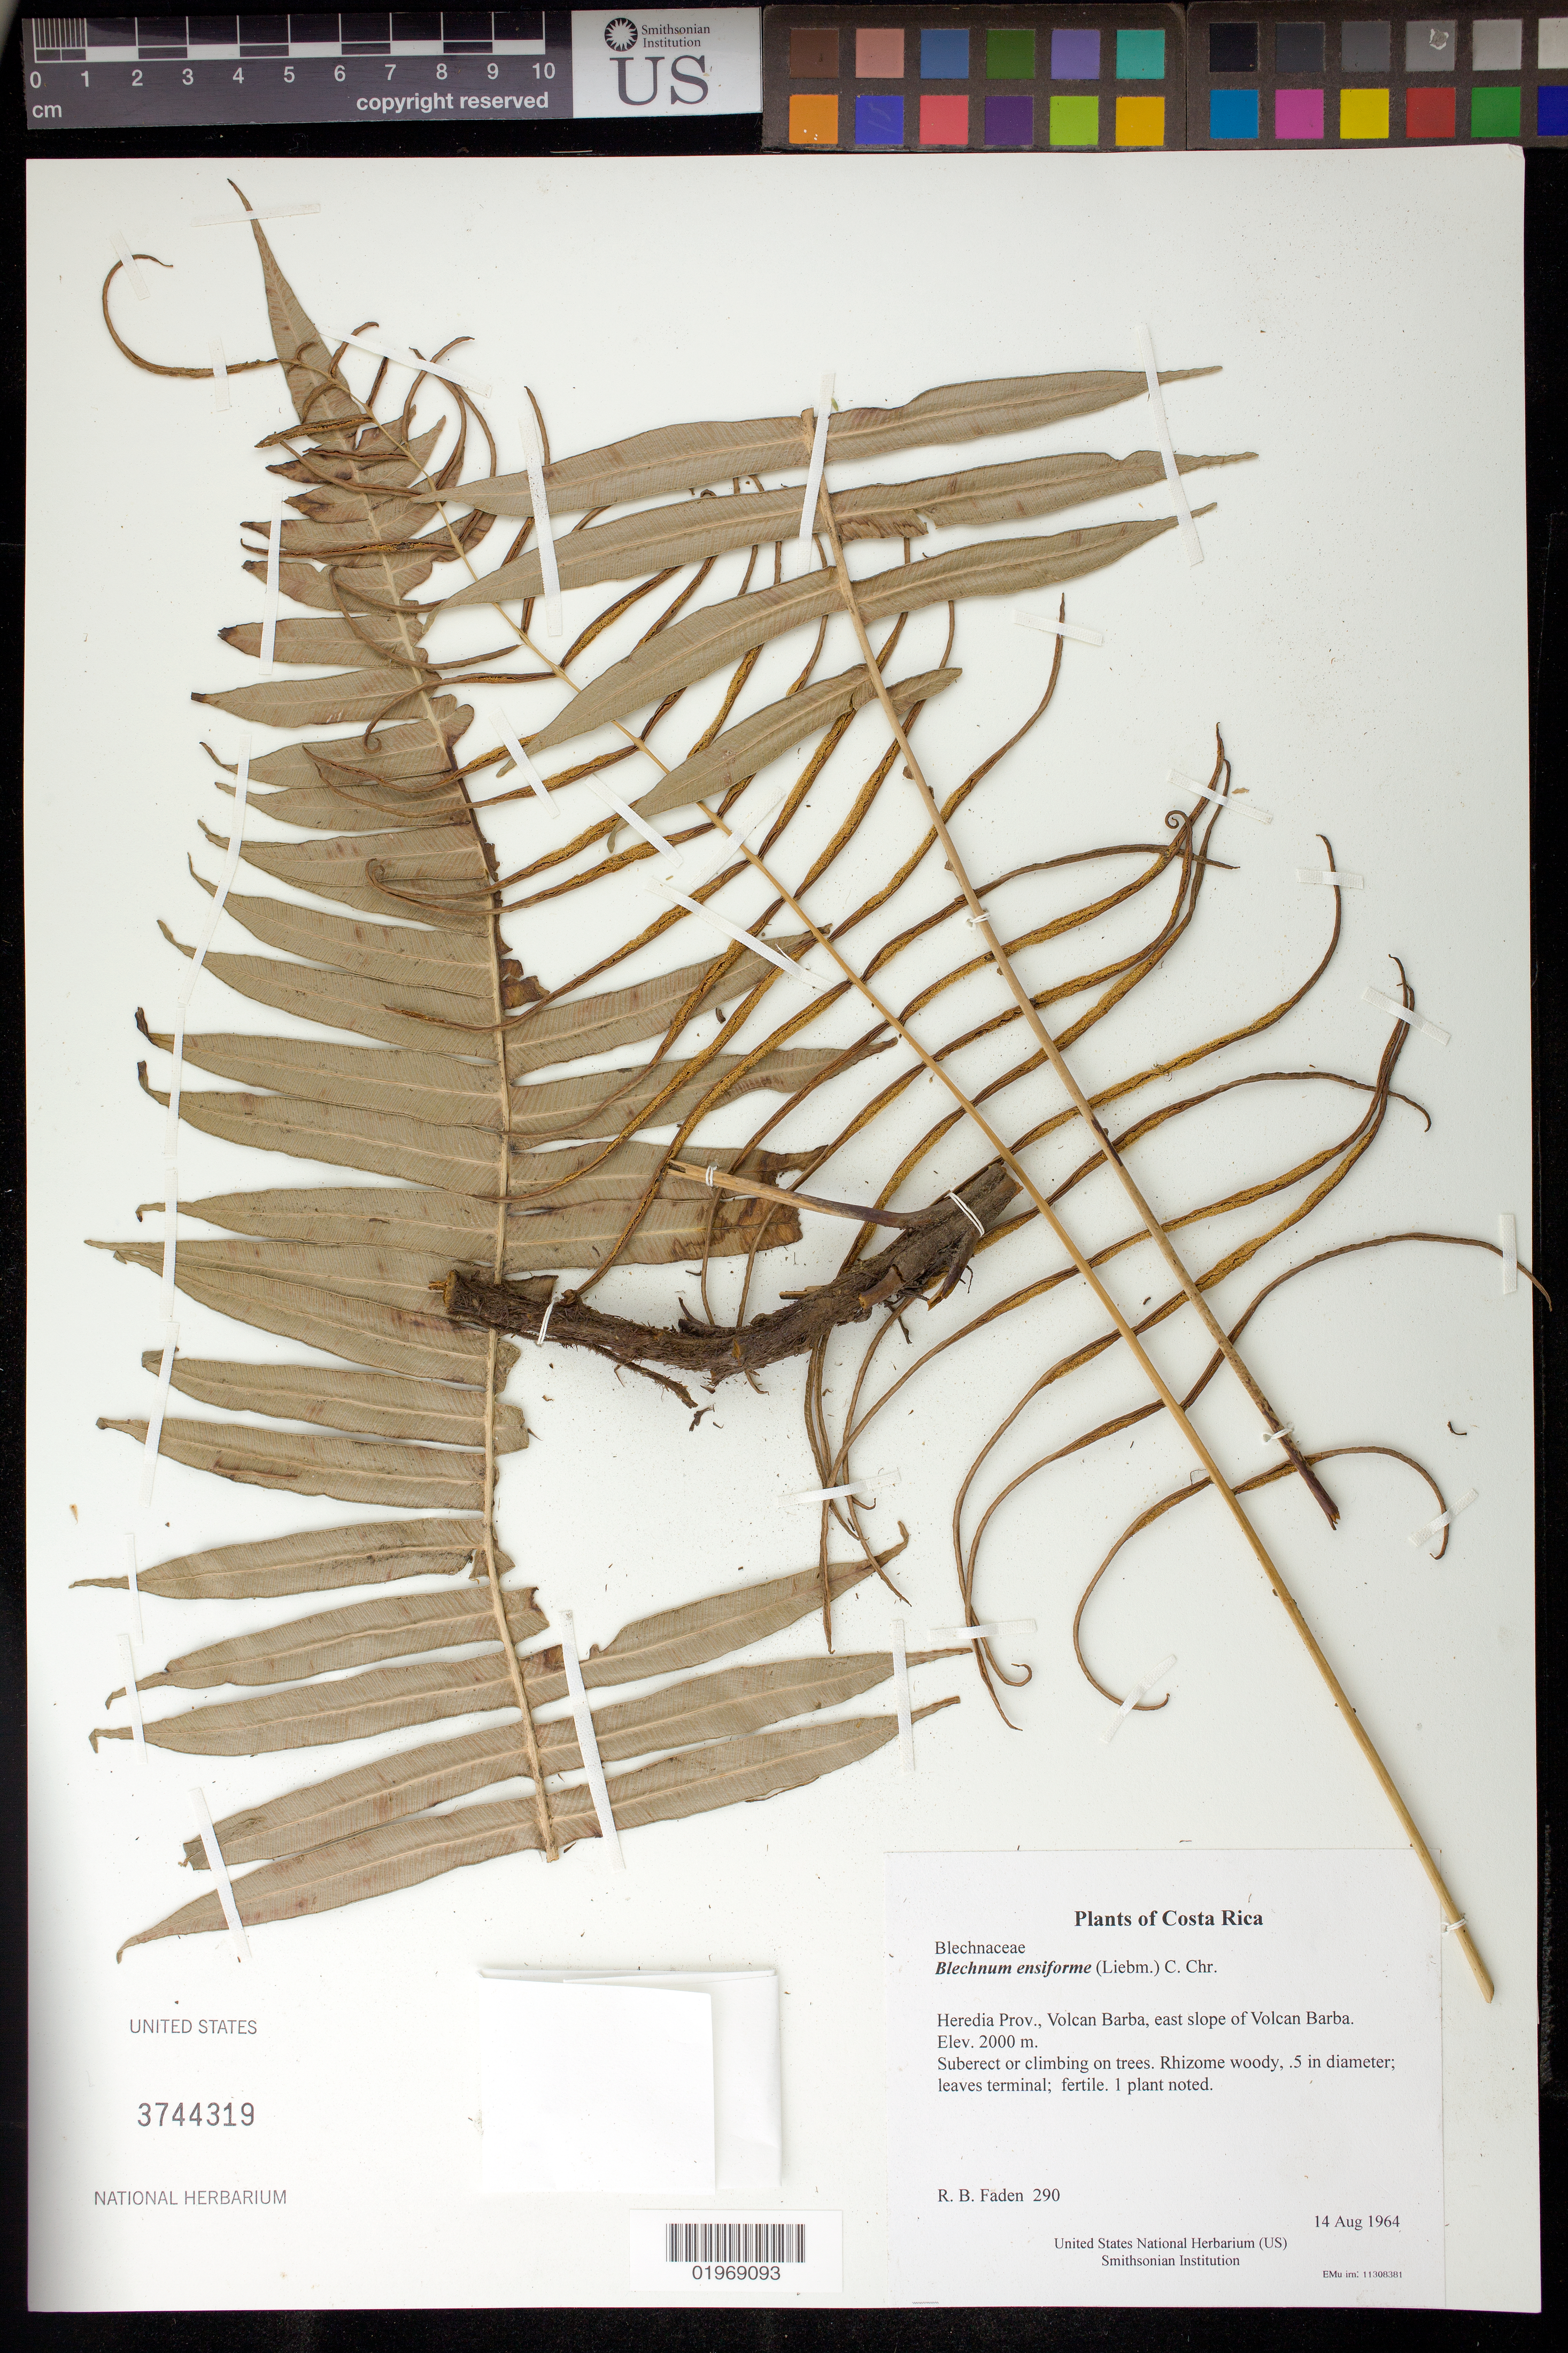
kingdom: Plantae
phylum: Tracheophyta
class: Polypodiopsida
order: Polypodiales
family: Blechnaceae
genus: Blechnum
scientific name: Blechnum ensiforme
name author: (Liebm.) C. Chr.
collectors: R. B. Faden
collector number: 290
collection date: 1964-08-14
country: Costa Rica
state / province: Heredia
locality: Volcan Barba, east slope of Volcan Barba.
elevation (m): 2000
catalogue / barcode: US 3744319